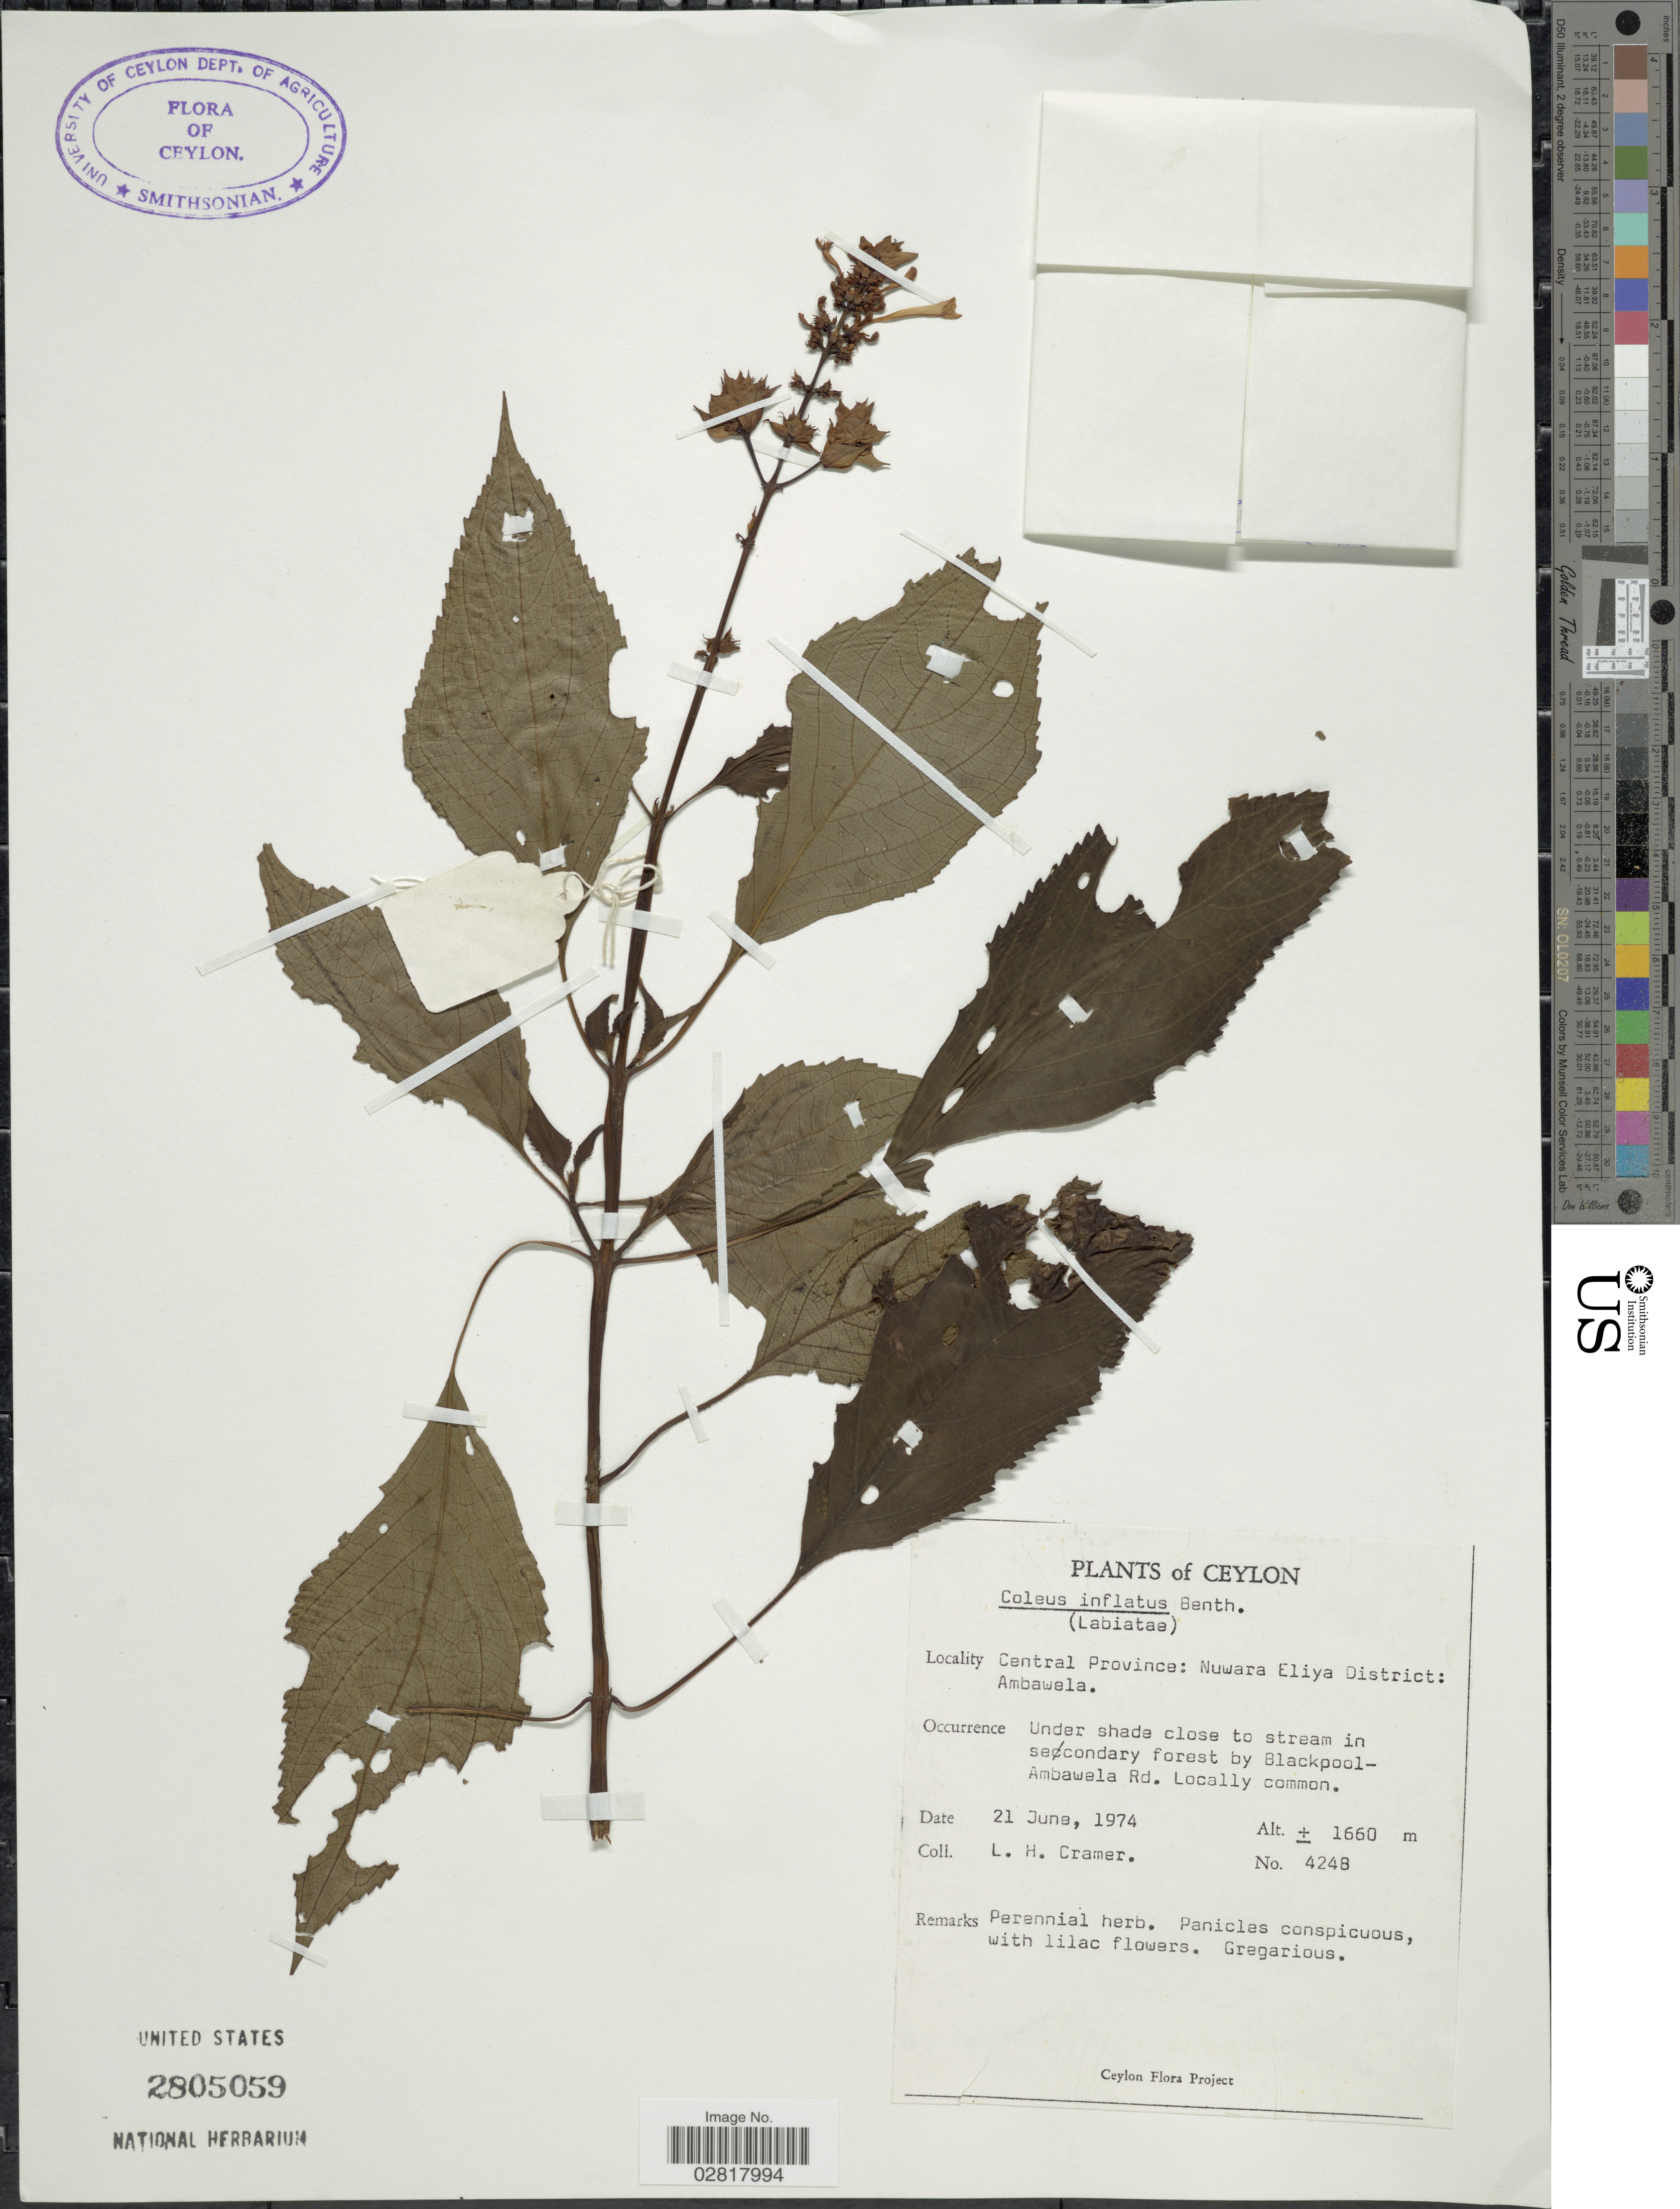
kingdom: Plantae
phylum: Tracheophyta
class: Magnoliopsida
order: Lamiales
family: Lamiaceae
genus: Plectranthus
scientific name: Plectranthus inflatus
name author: (Benth.) R.H. Willemse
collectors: L. H. Cramer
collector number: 4248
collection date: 1974-06-21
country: Sri Lanka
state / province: Central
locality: Ceylon, Nuwara Eliya District: Ambawela, Blackpool-Ambawela Rd.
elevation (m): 1660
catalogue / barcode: US 2805059